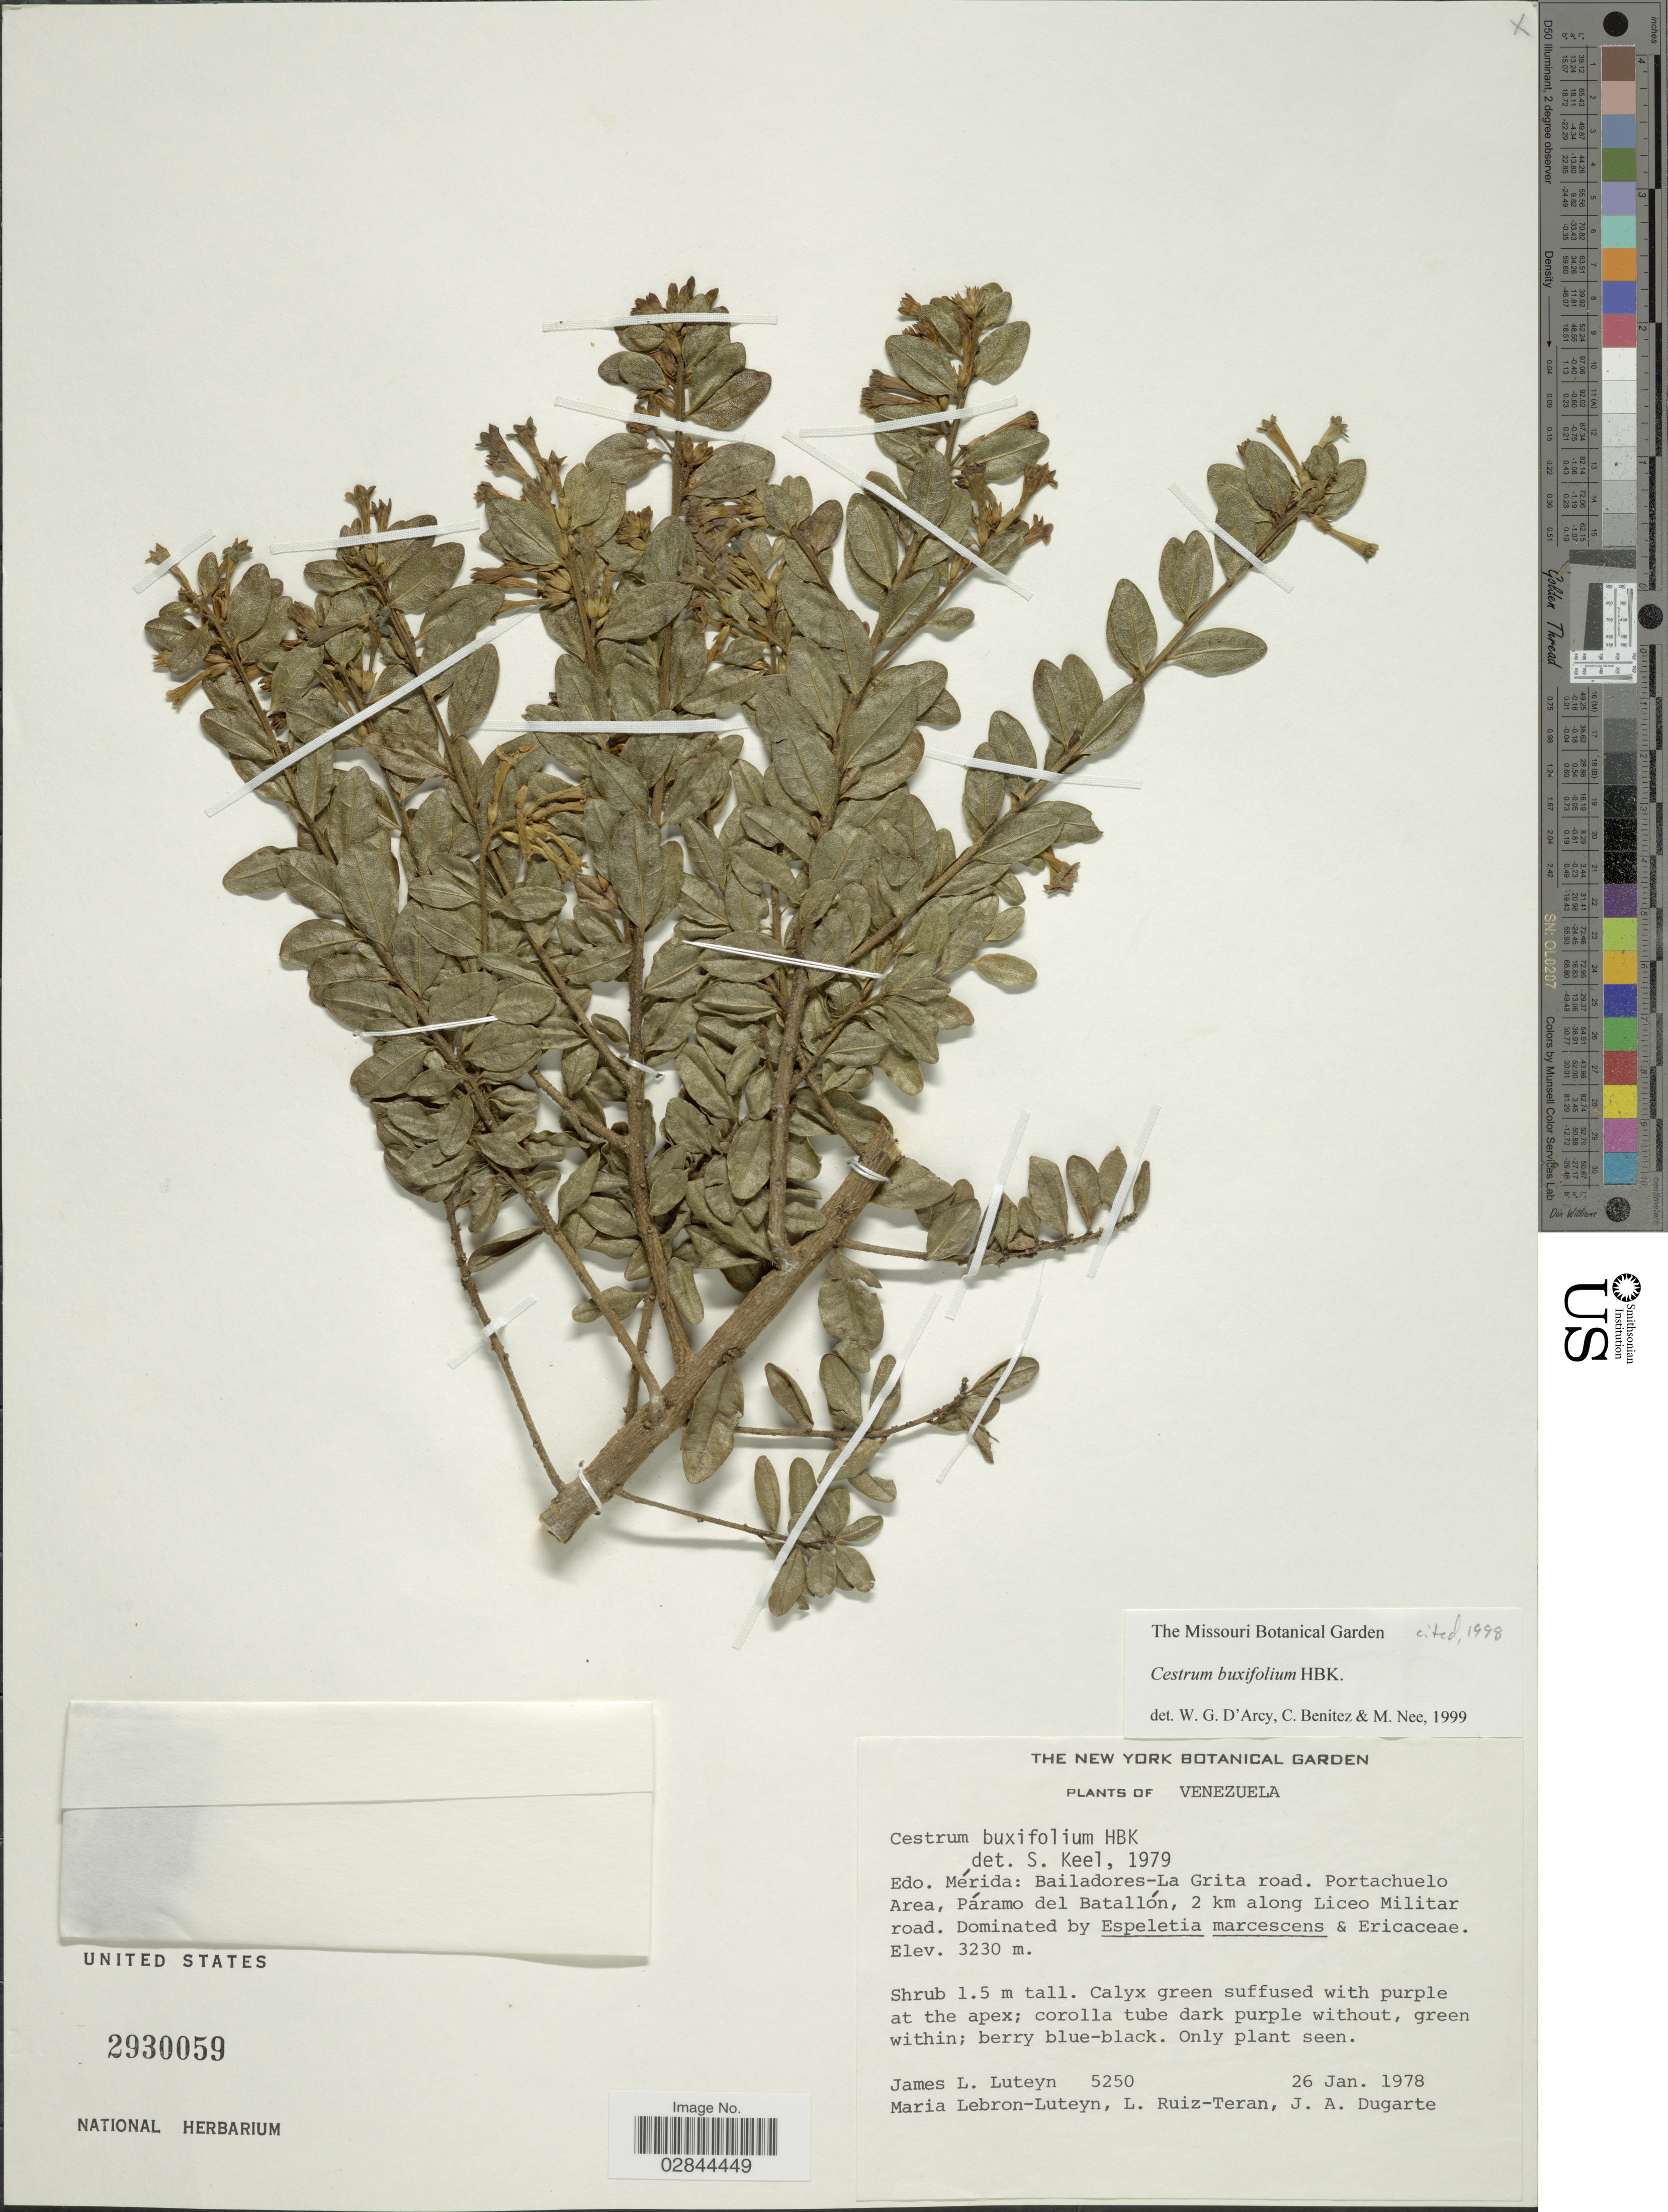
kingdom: Plantae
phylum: Tracheophyta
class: Magnoliopsida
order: Solanales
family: Solanaceae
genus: Cestrum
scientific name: Cestrum buxifolium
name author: Kunth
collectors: J. L. Luteyn, M. L. Lebrón-Luteyn, L. E. Ruíz-Terán & J. Dugarte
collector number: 5250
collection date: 1978-01-26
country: Venezuela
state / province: Mérida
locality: Bailadores-La Grita road. Portachuelo Area, Páramo del Batallón, 2 km along Liceo Militar road.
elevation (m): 3230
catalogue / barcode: US 2930059